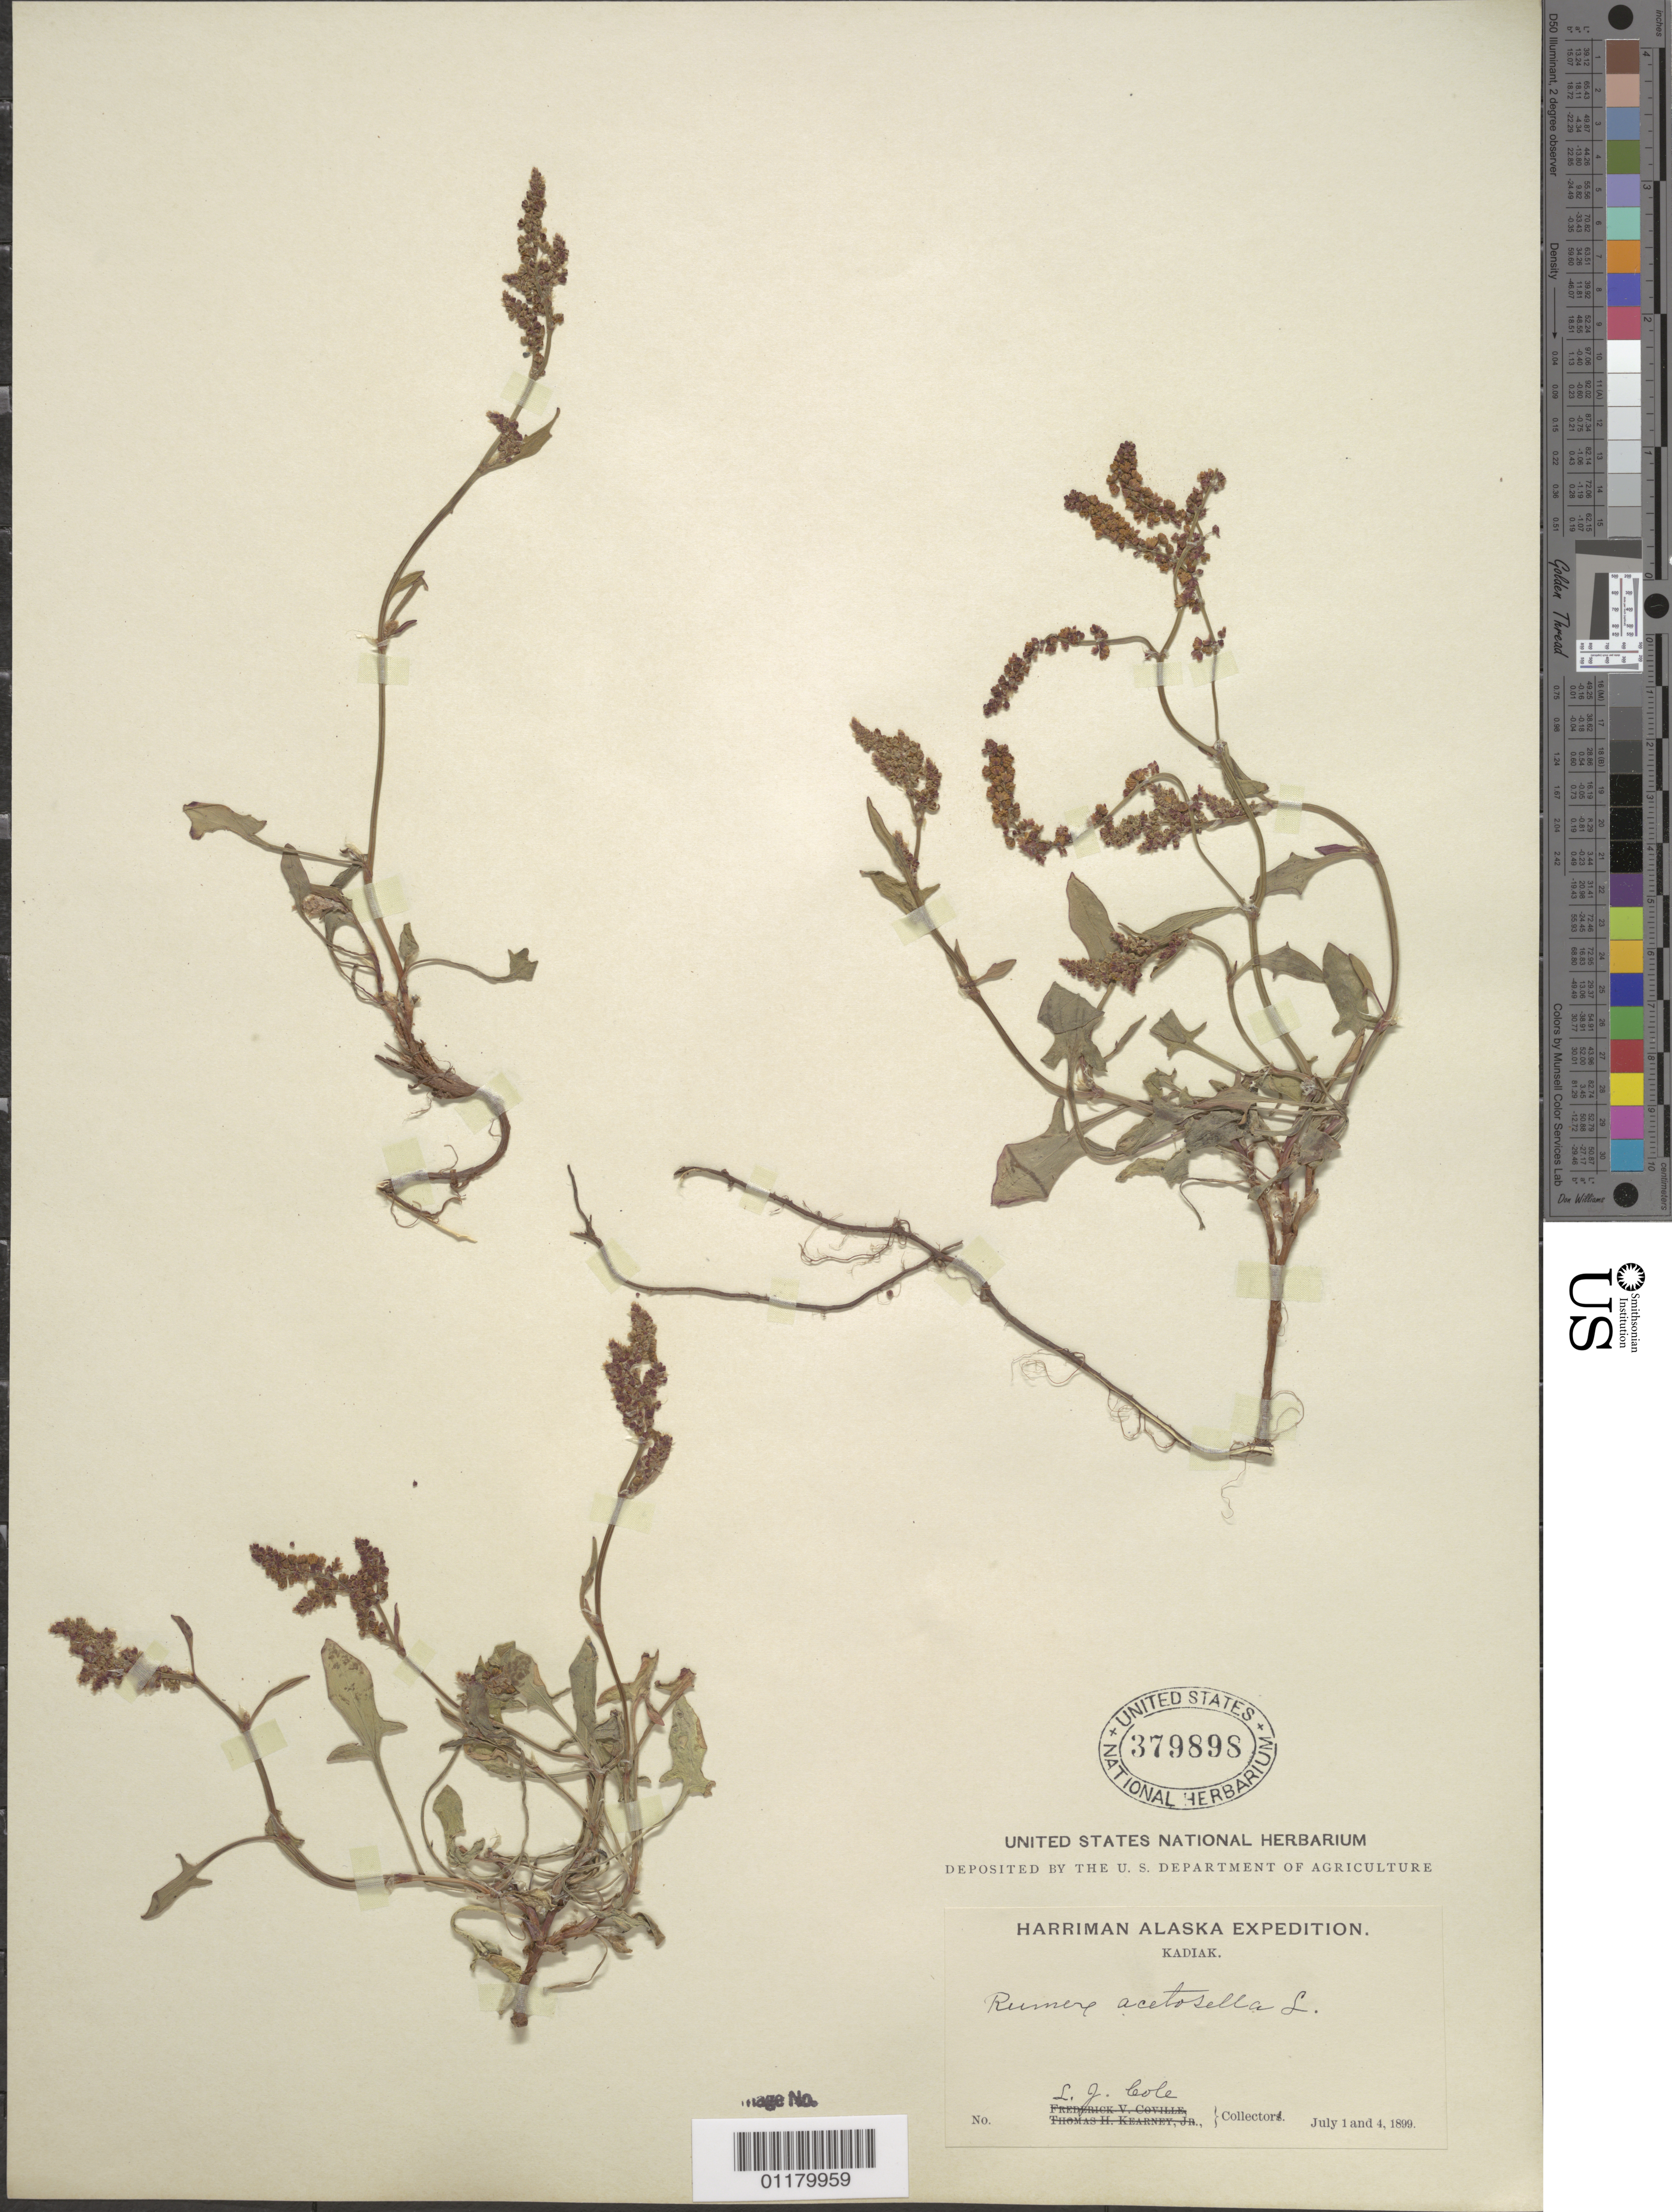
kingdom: Plantae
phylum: Tracheophyta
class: Magnoliopsida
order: Caryophyllales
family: Polygonaceae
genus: Rumex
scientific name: Rumex acetosella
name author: L.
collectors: L. Cole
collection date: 1899-07-01/1899-07-04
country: United States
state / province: Alaska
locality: Kadiak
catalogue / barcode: US 379898